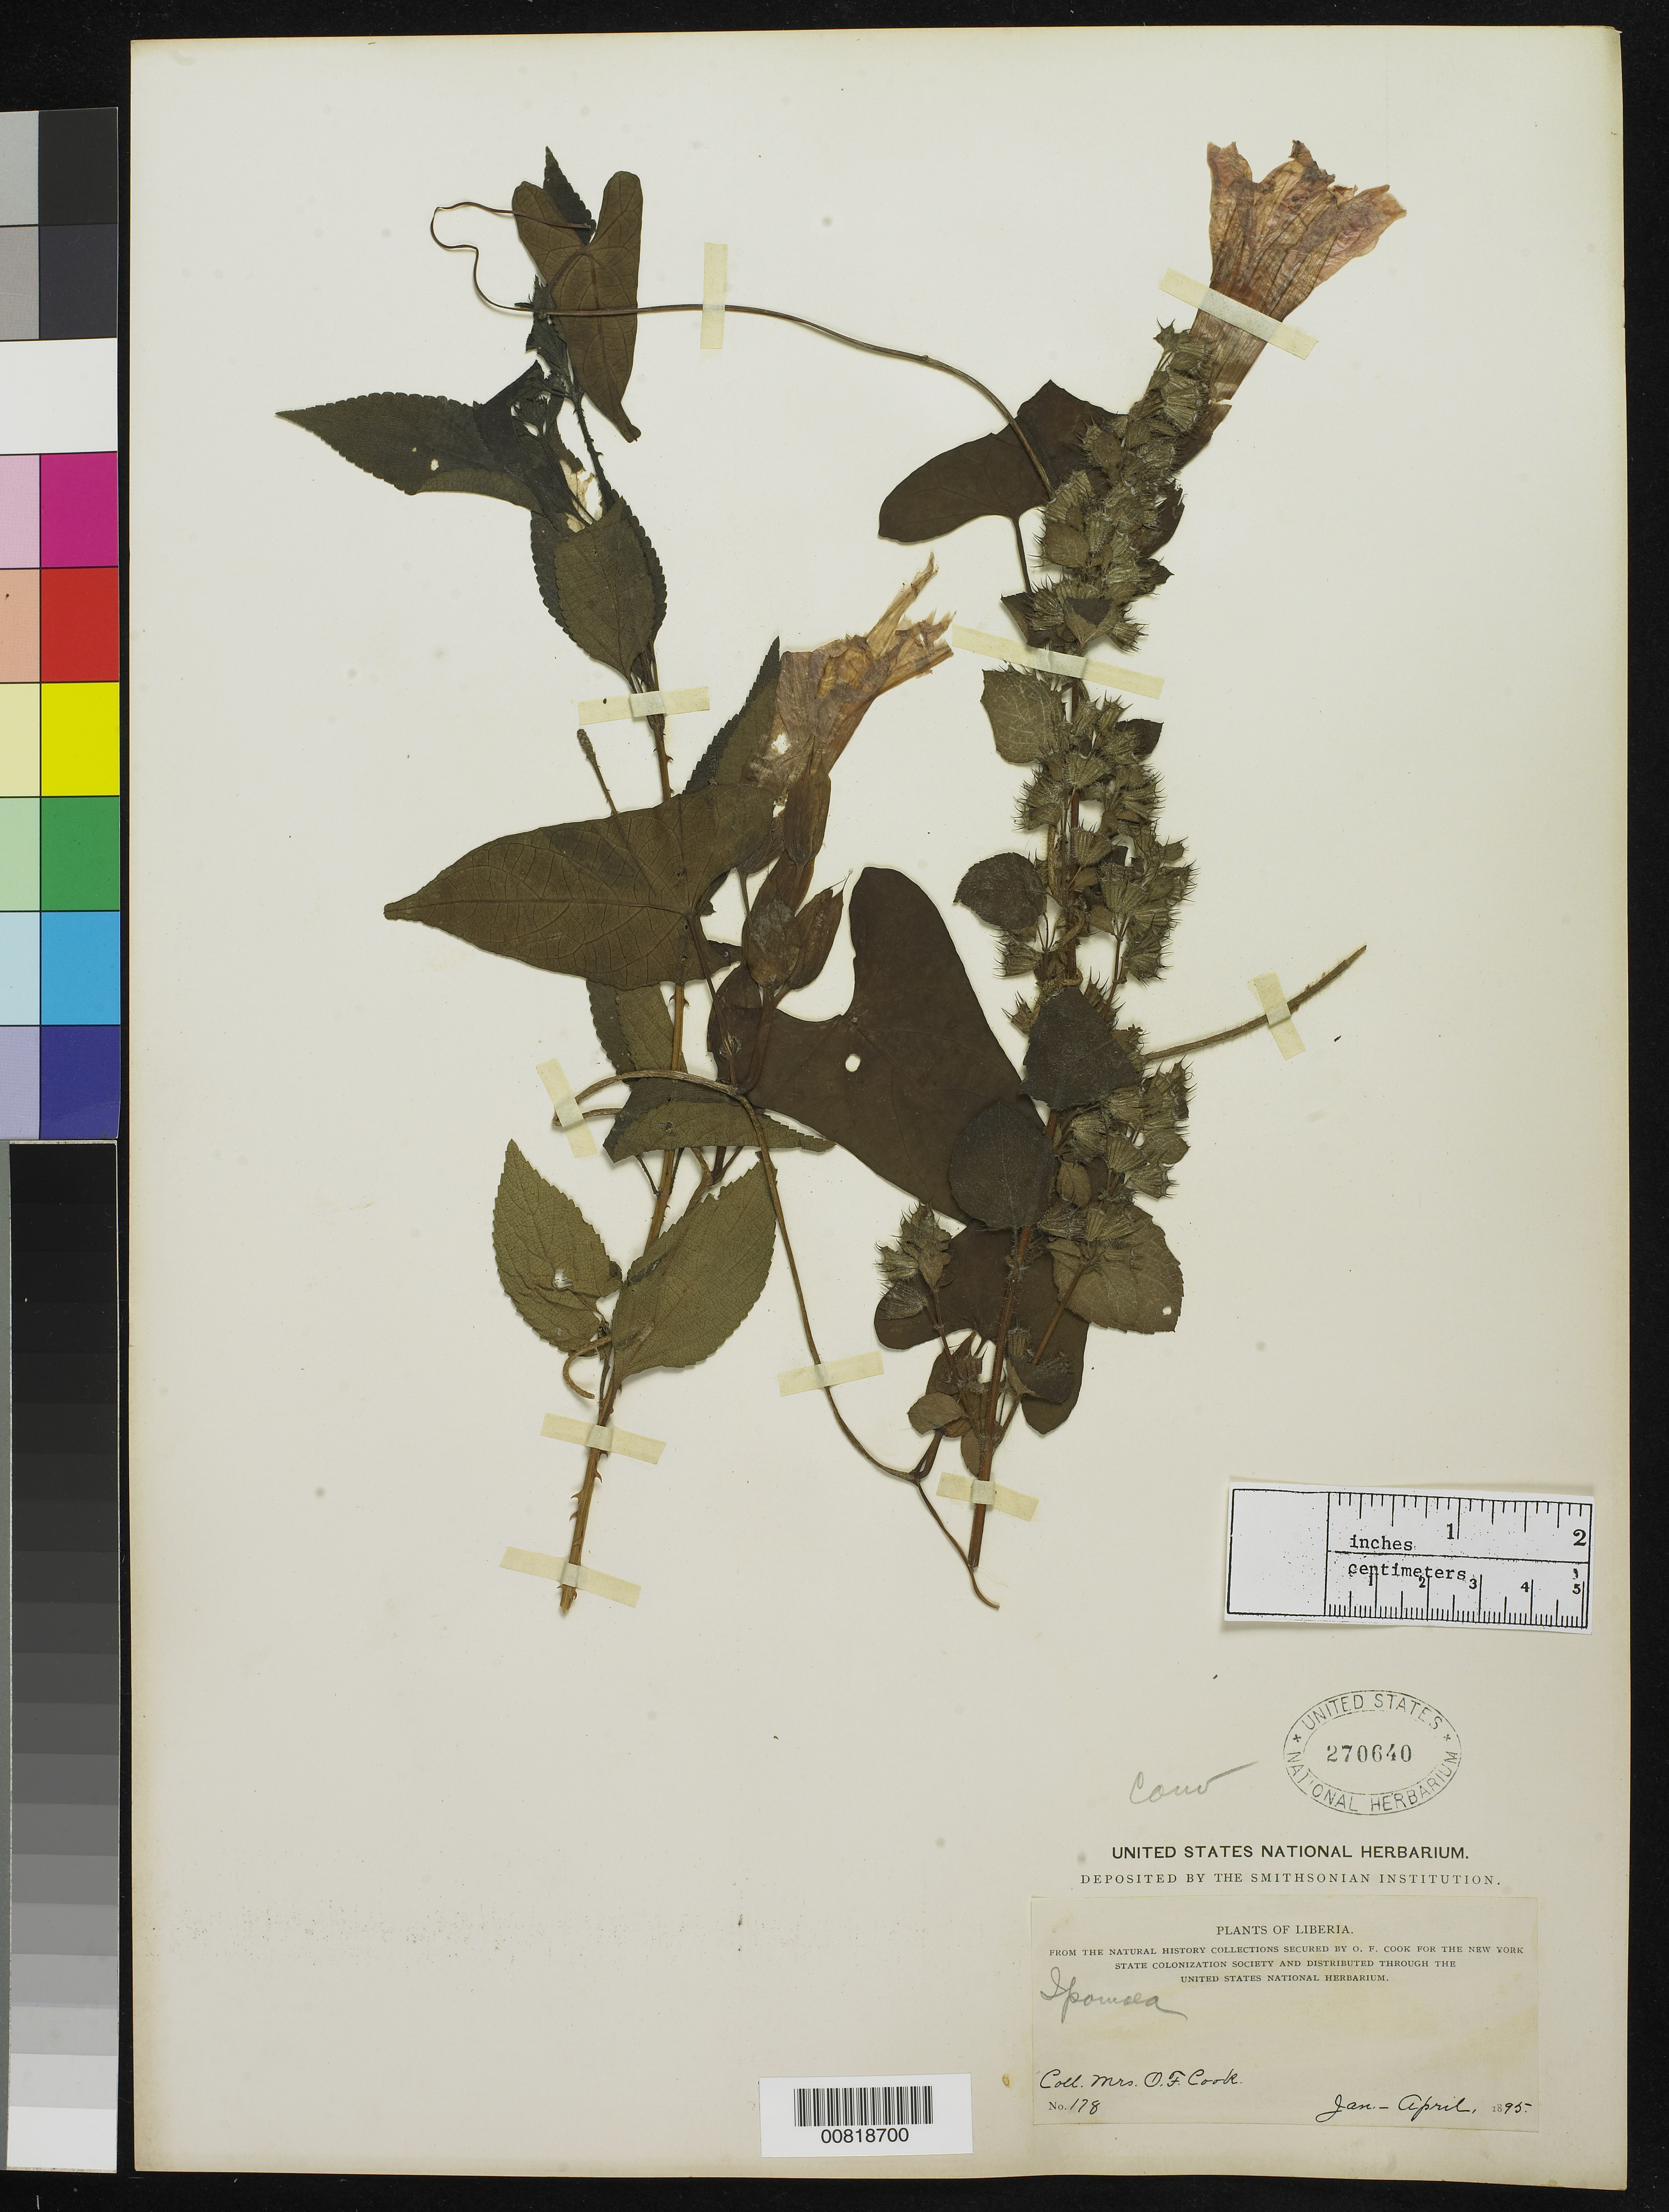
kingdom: Plantae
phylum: Tracheophyta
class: Magnoliopsida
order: Solanales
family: Convolvulaceae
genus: Ipomoea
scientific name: Ipomoea sp.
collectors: Alice C. Cook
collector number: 178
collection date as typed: Jan 1895 to -- Apr 1895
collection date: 1895-01/1895-04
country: Liberia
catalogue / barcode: US 270640